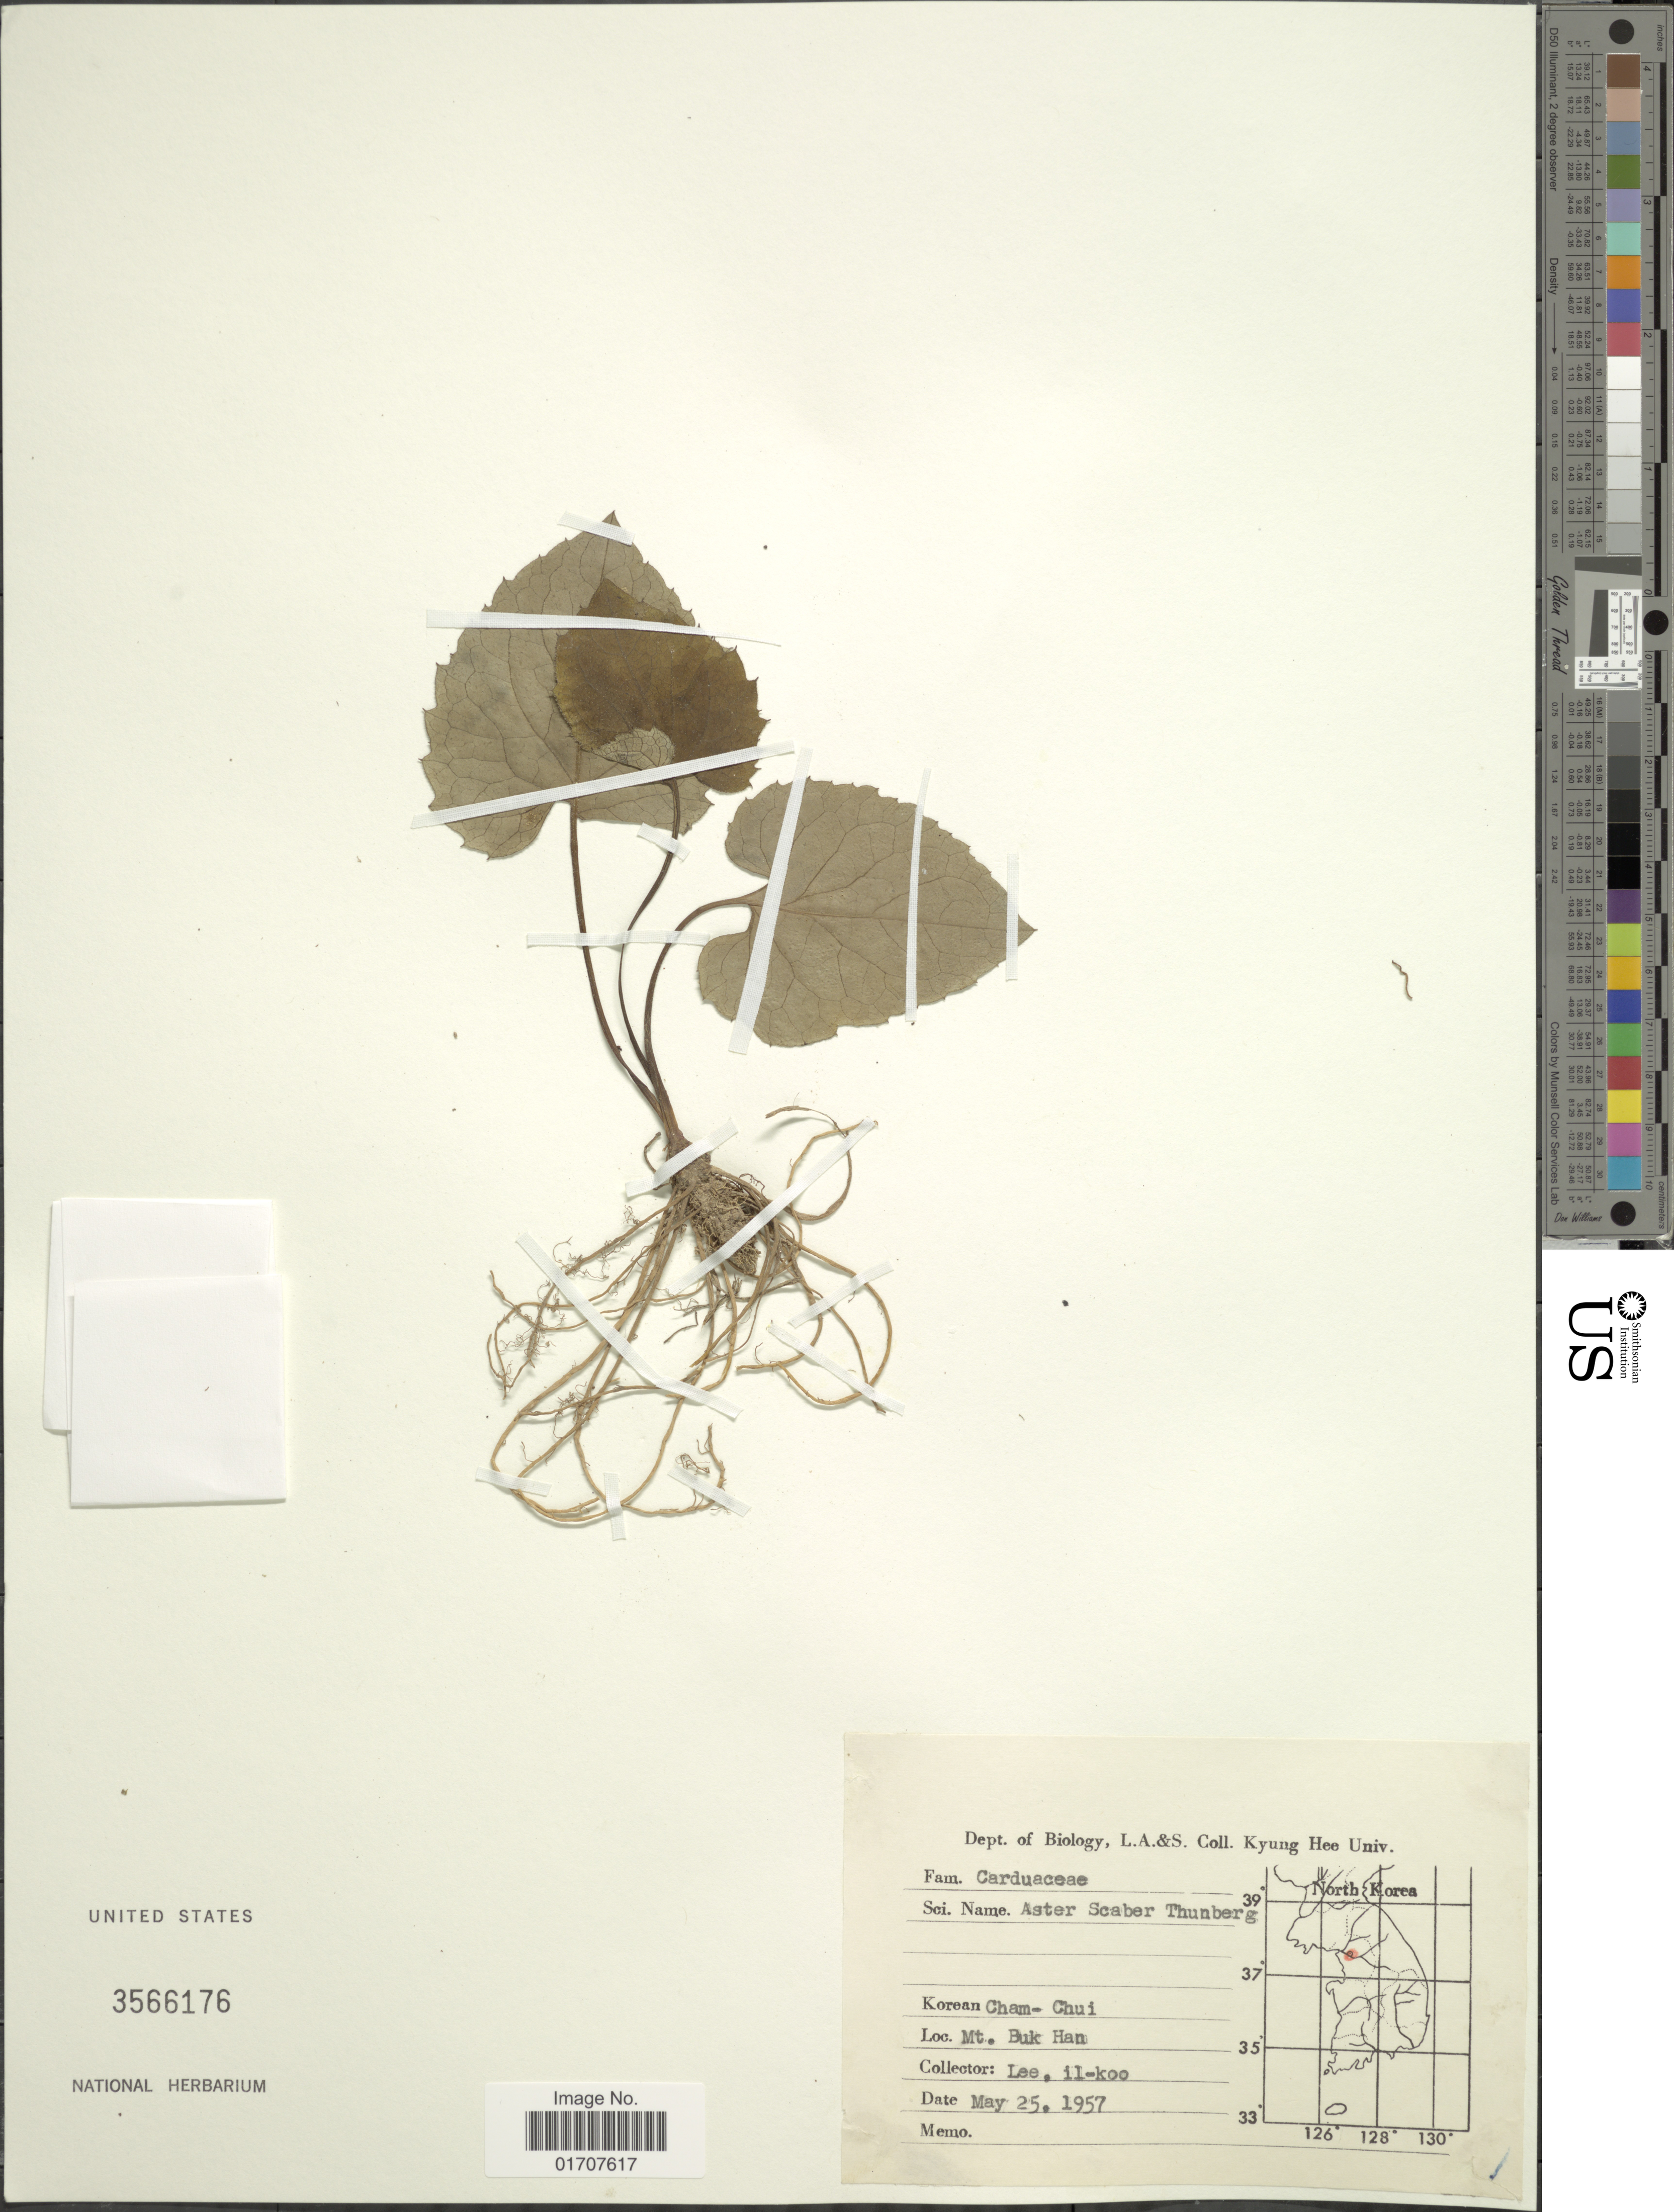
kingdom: Plantae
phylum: Tracheophyta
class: Magnoliopsida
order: Asterales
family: Asteraceae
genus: Doellingeria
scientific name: Doellingeria scaber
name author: (Thunb.) Nees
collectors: I. Lee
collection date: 1957-05-25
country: South Korea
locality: Mt. Buk Han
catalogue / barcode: US 3566176